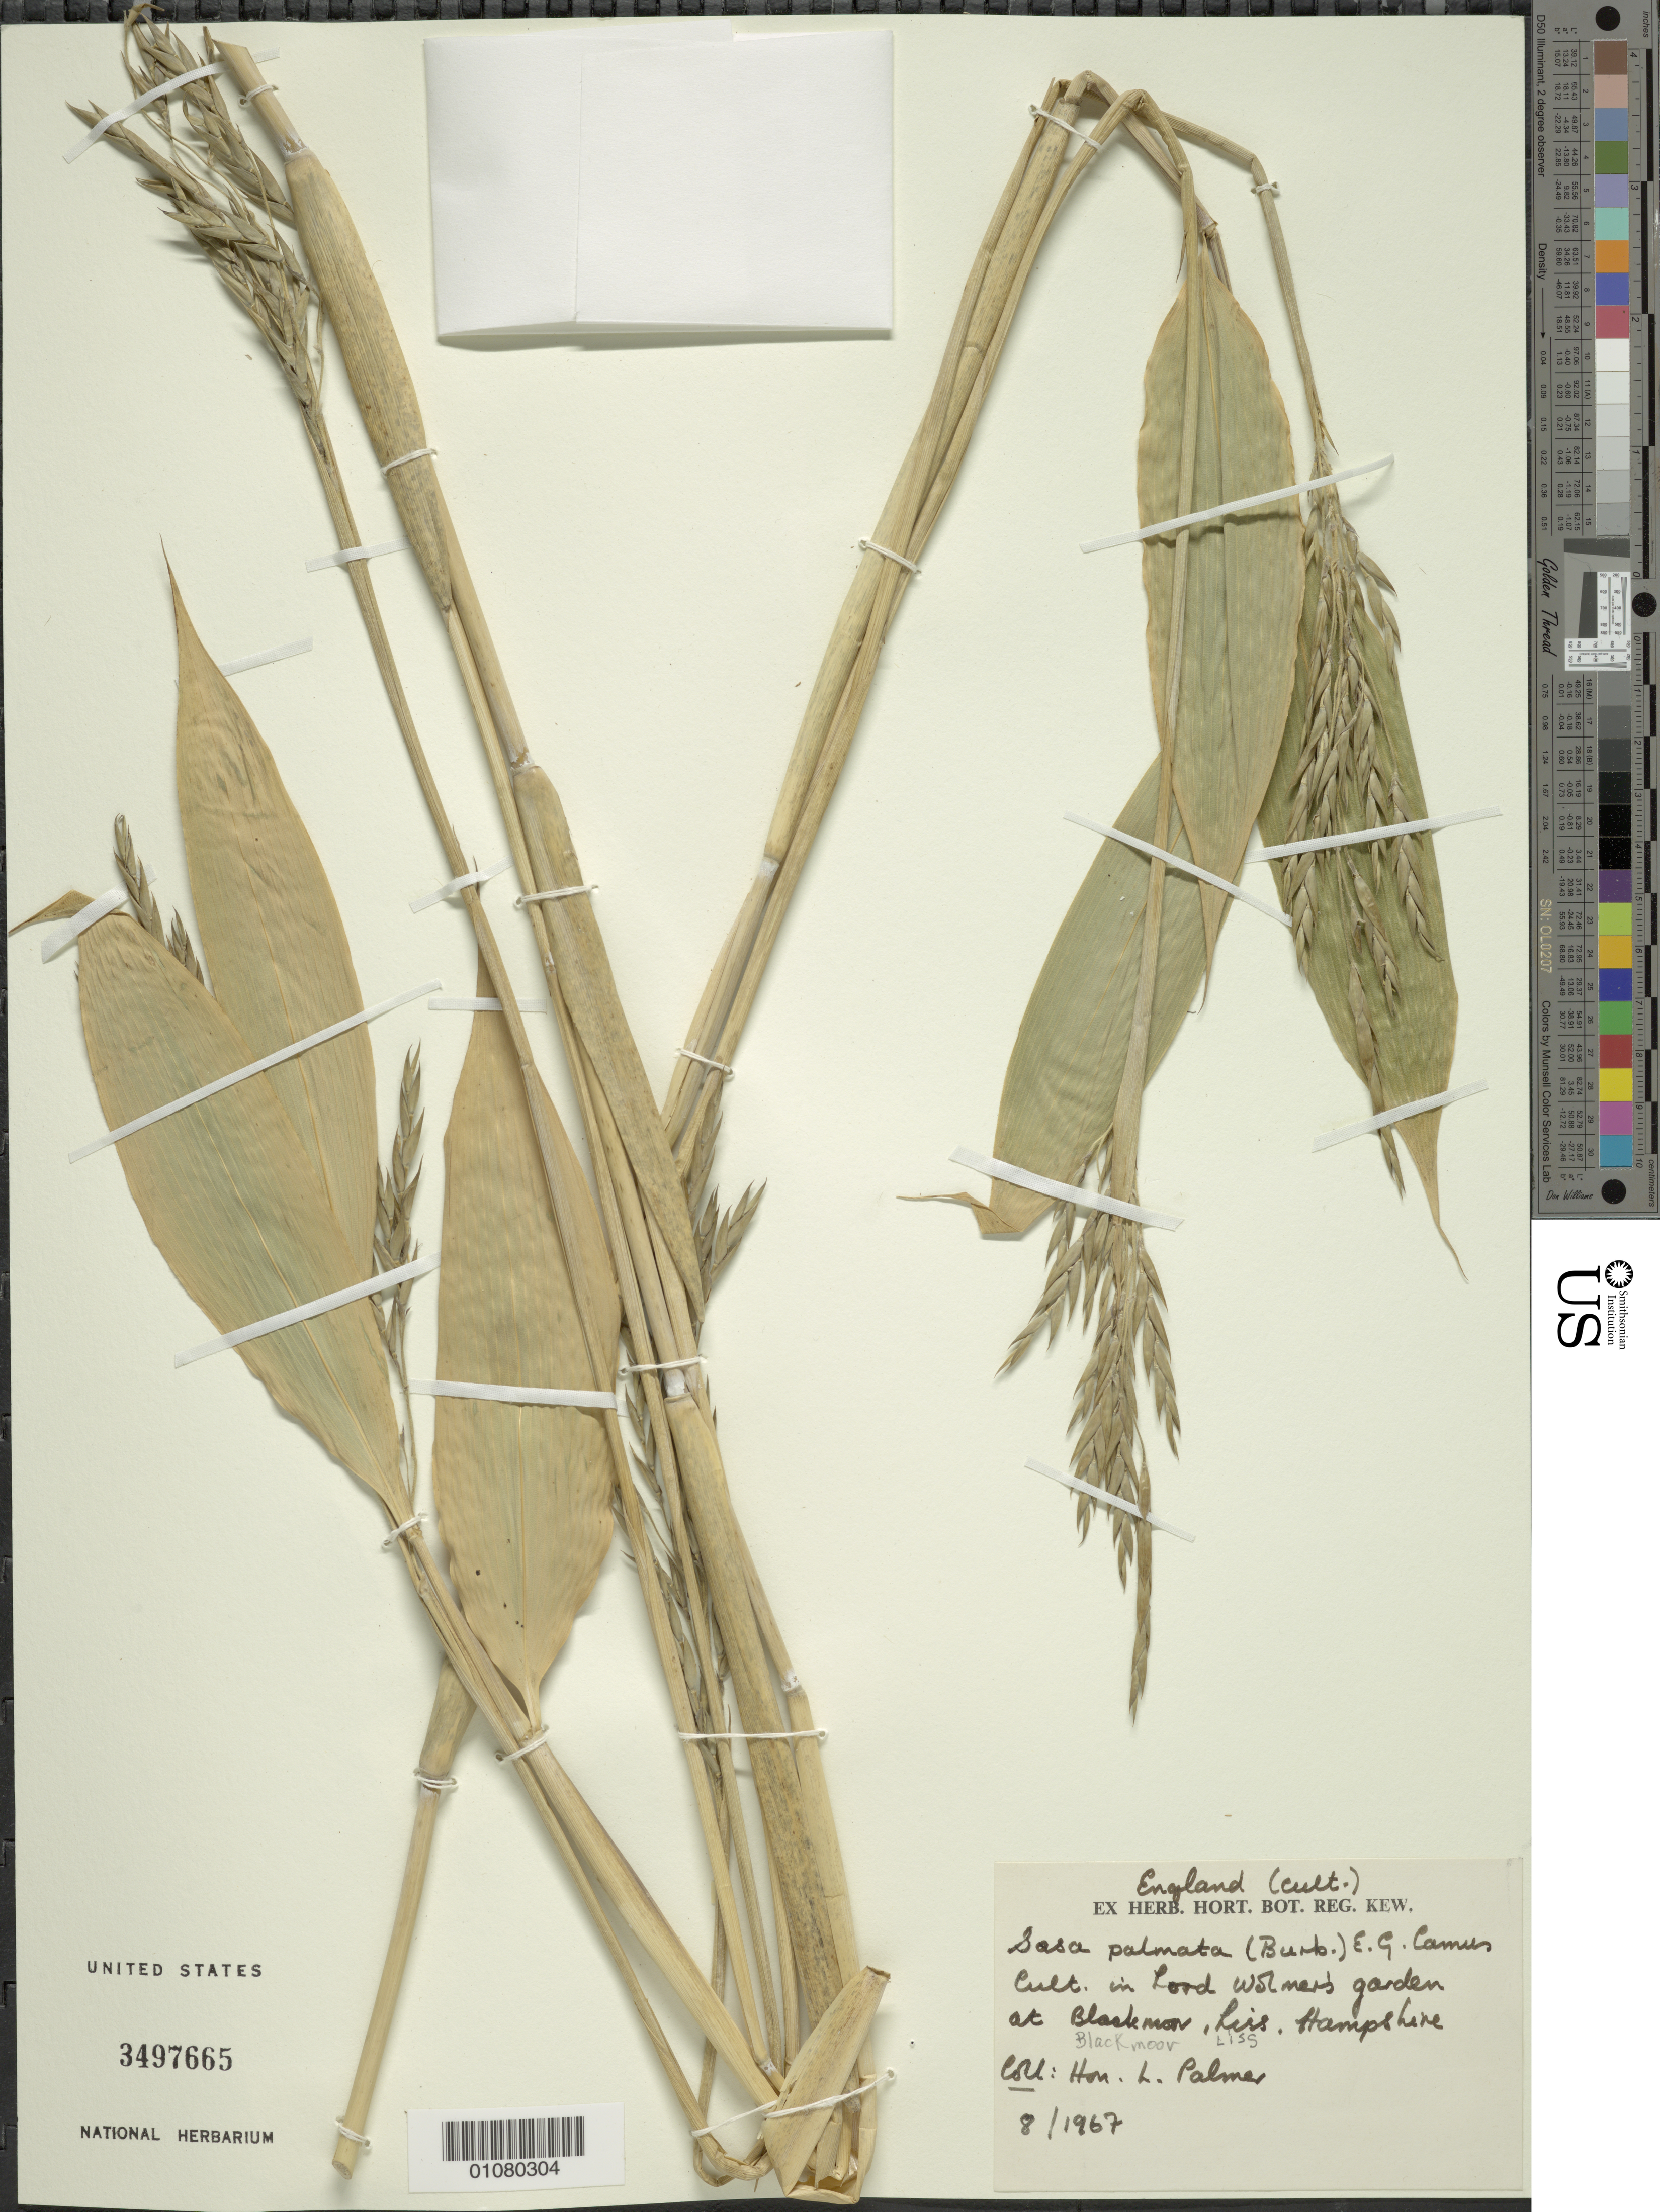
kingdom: Plantae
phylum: Tracheophyta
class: Liliopsida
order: Poales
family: Poaceae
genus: Sasa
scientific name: Sasa palmata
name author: (hort. ex Burb.) E.G. Camus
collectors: L. Palmer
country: United Kingdom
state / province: England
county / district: Hampshire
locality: Liss, Blackmoor, in Lord Wolmer's garden,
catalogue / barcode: US 3497665